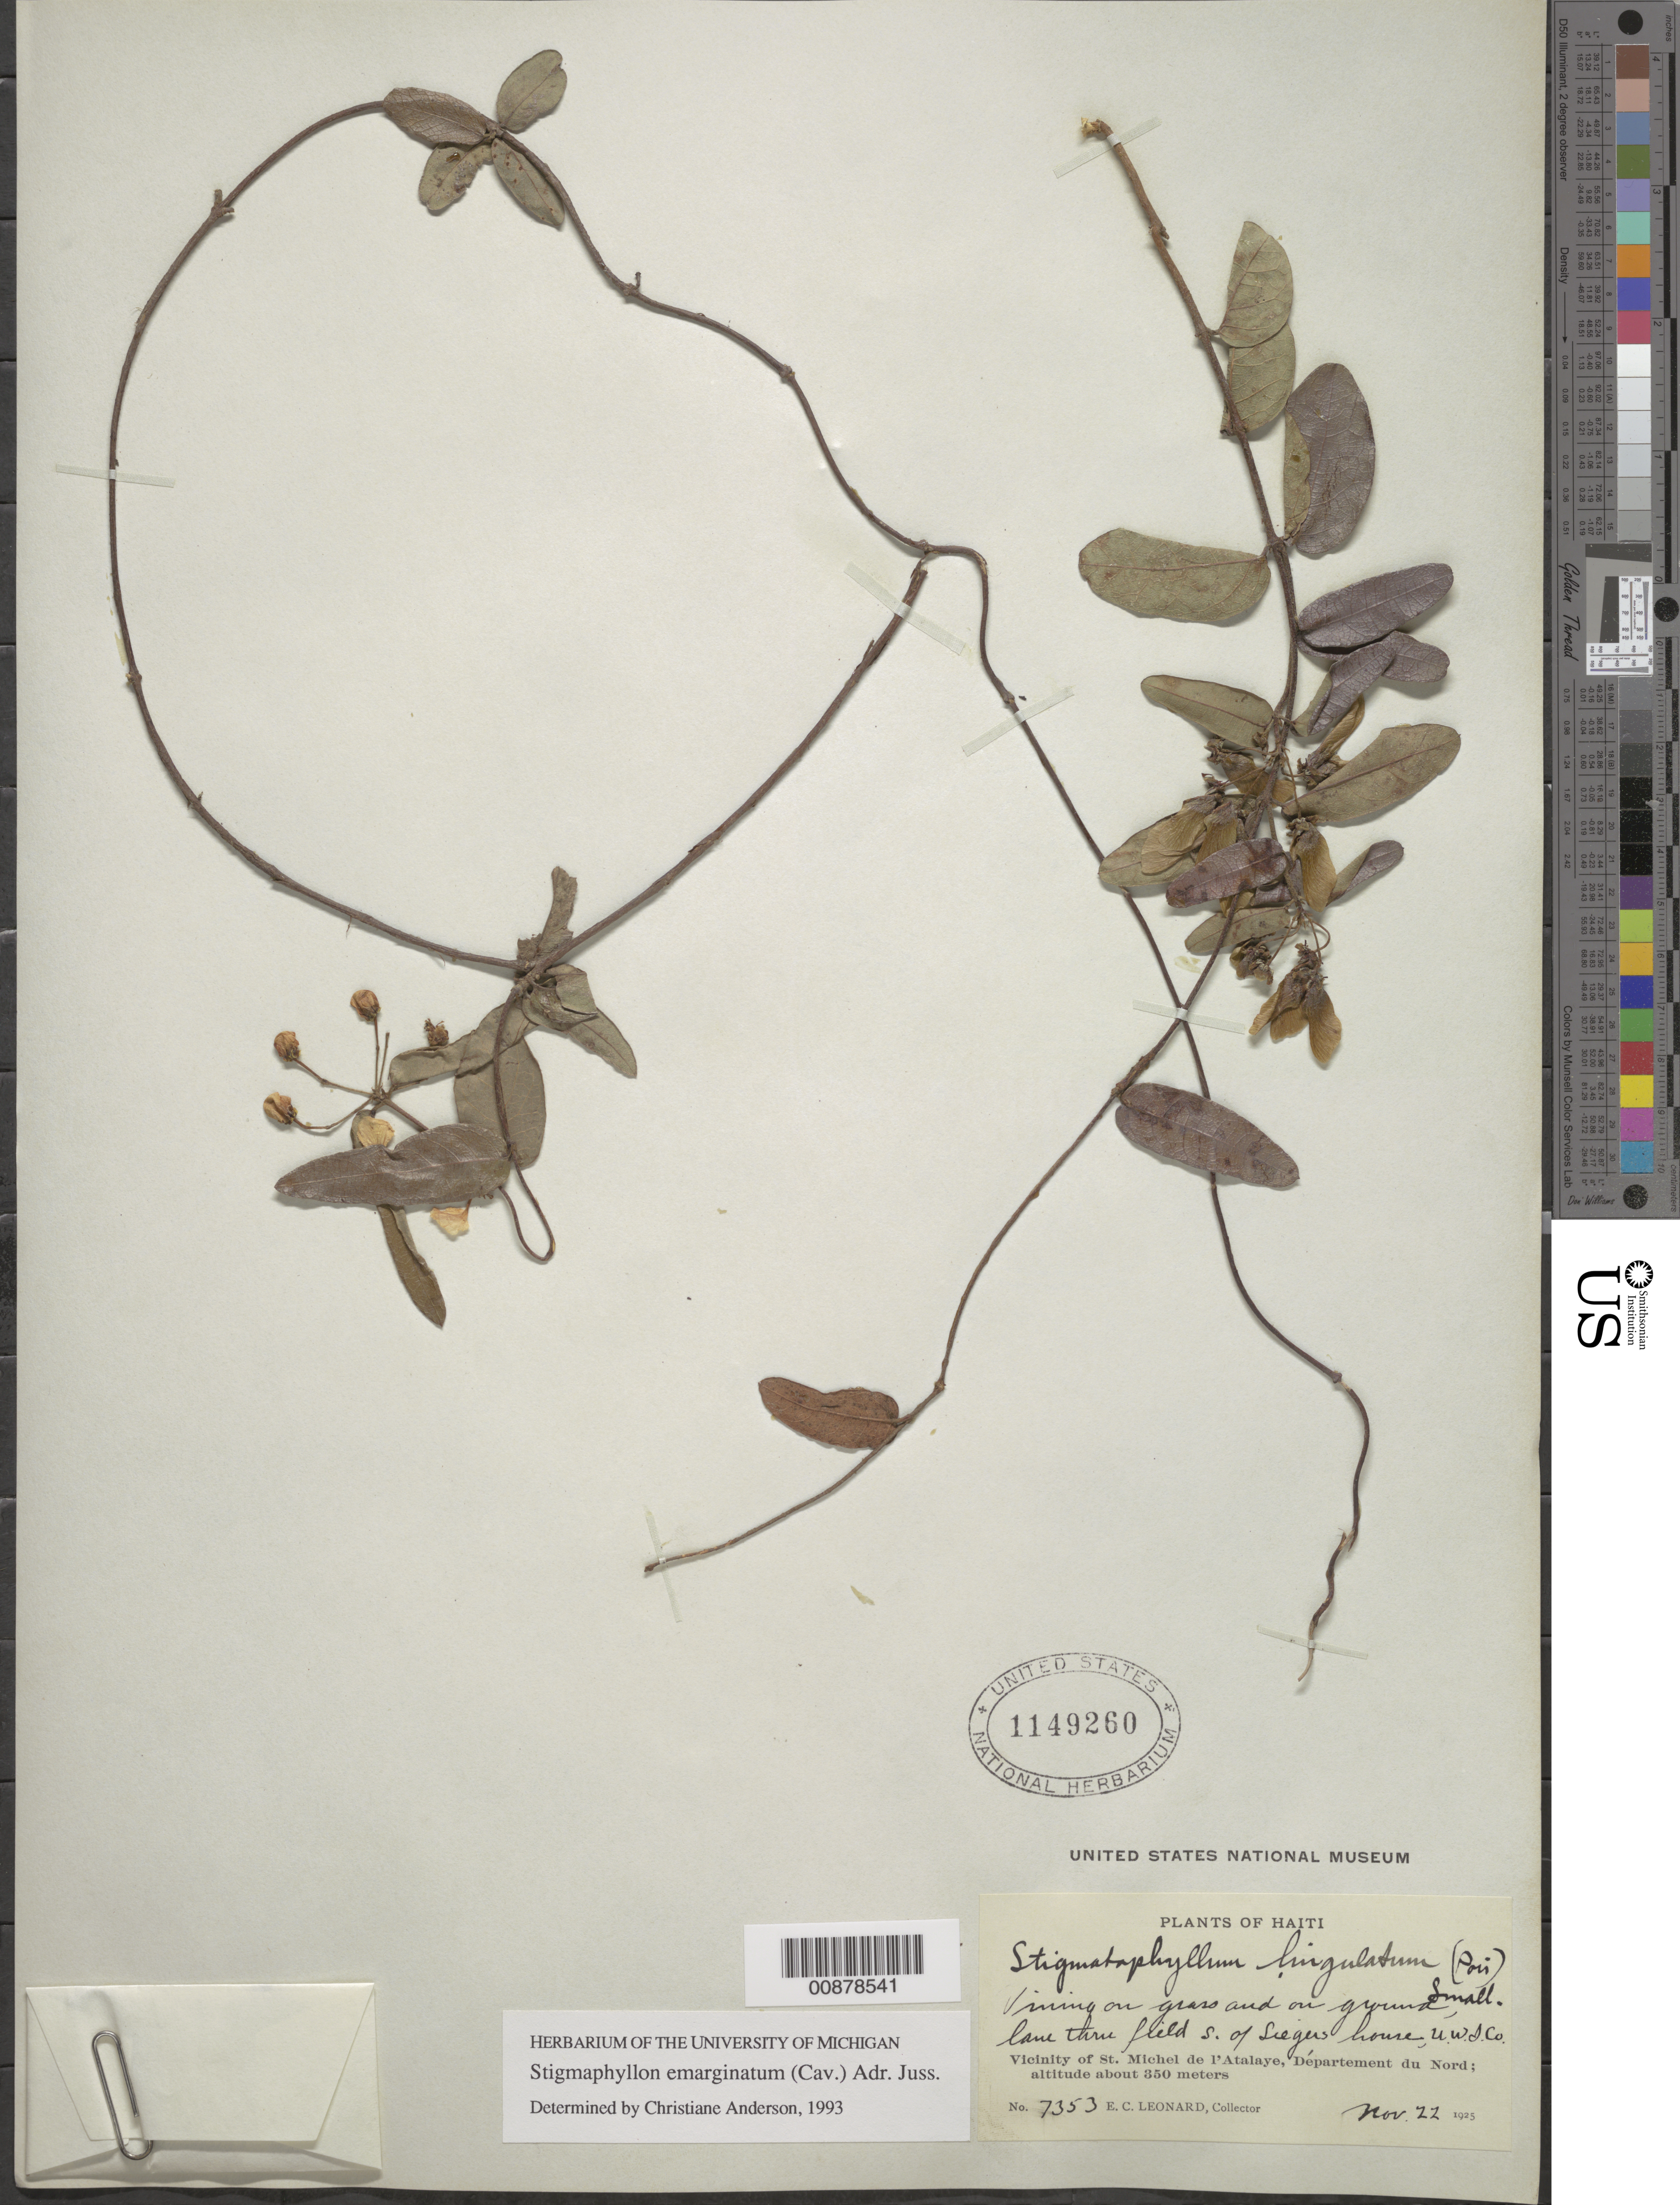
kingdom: Plantae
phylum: Tracheophyta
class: Magnoliopsida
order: Malpighiales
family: Malpighiaceae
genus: Stigmaphyllon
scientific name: Stigmaphyllon emarginatum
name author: (Cav.) A. Juss.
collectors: E. C. Leonard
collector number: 7353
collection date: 1925-11-22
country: Haiti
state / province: Nord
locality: Lane thru field S. of Siegers house, U.W.I.Co. Vicinity of St. Michel de l'Atalaye, Départment du Nord.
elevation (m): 350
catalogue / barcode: US 1149260